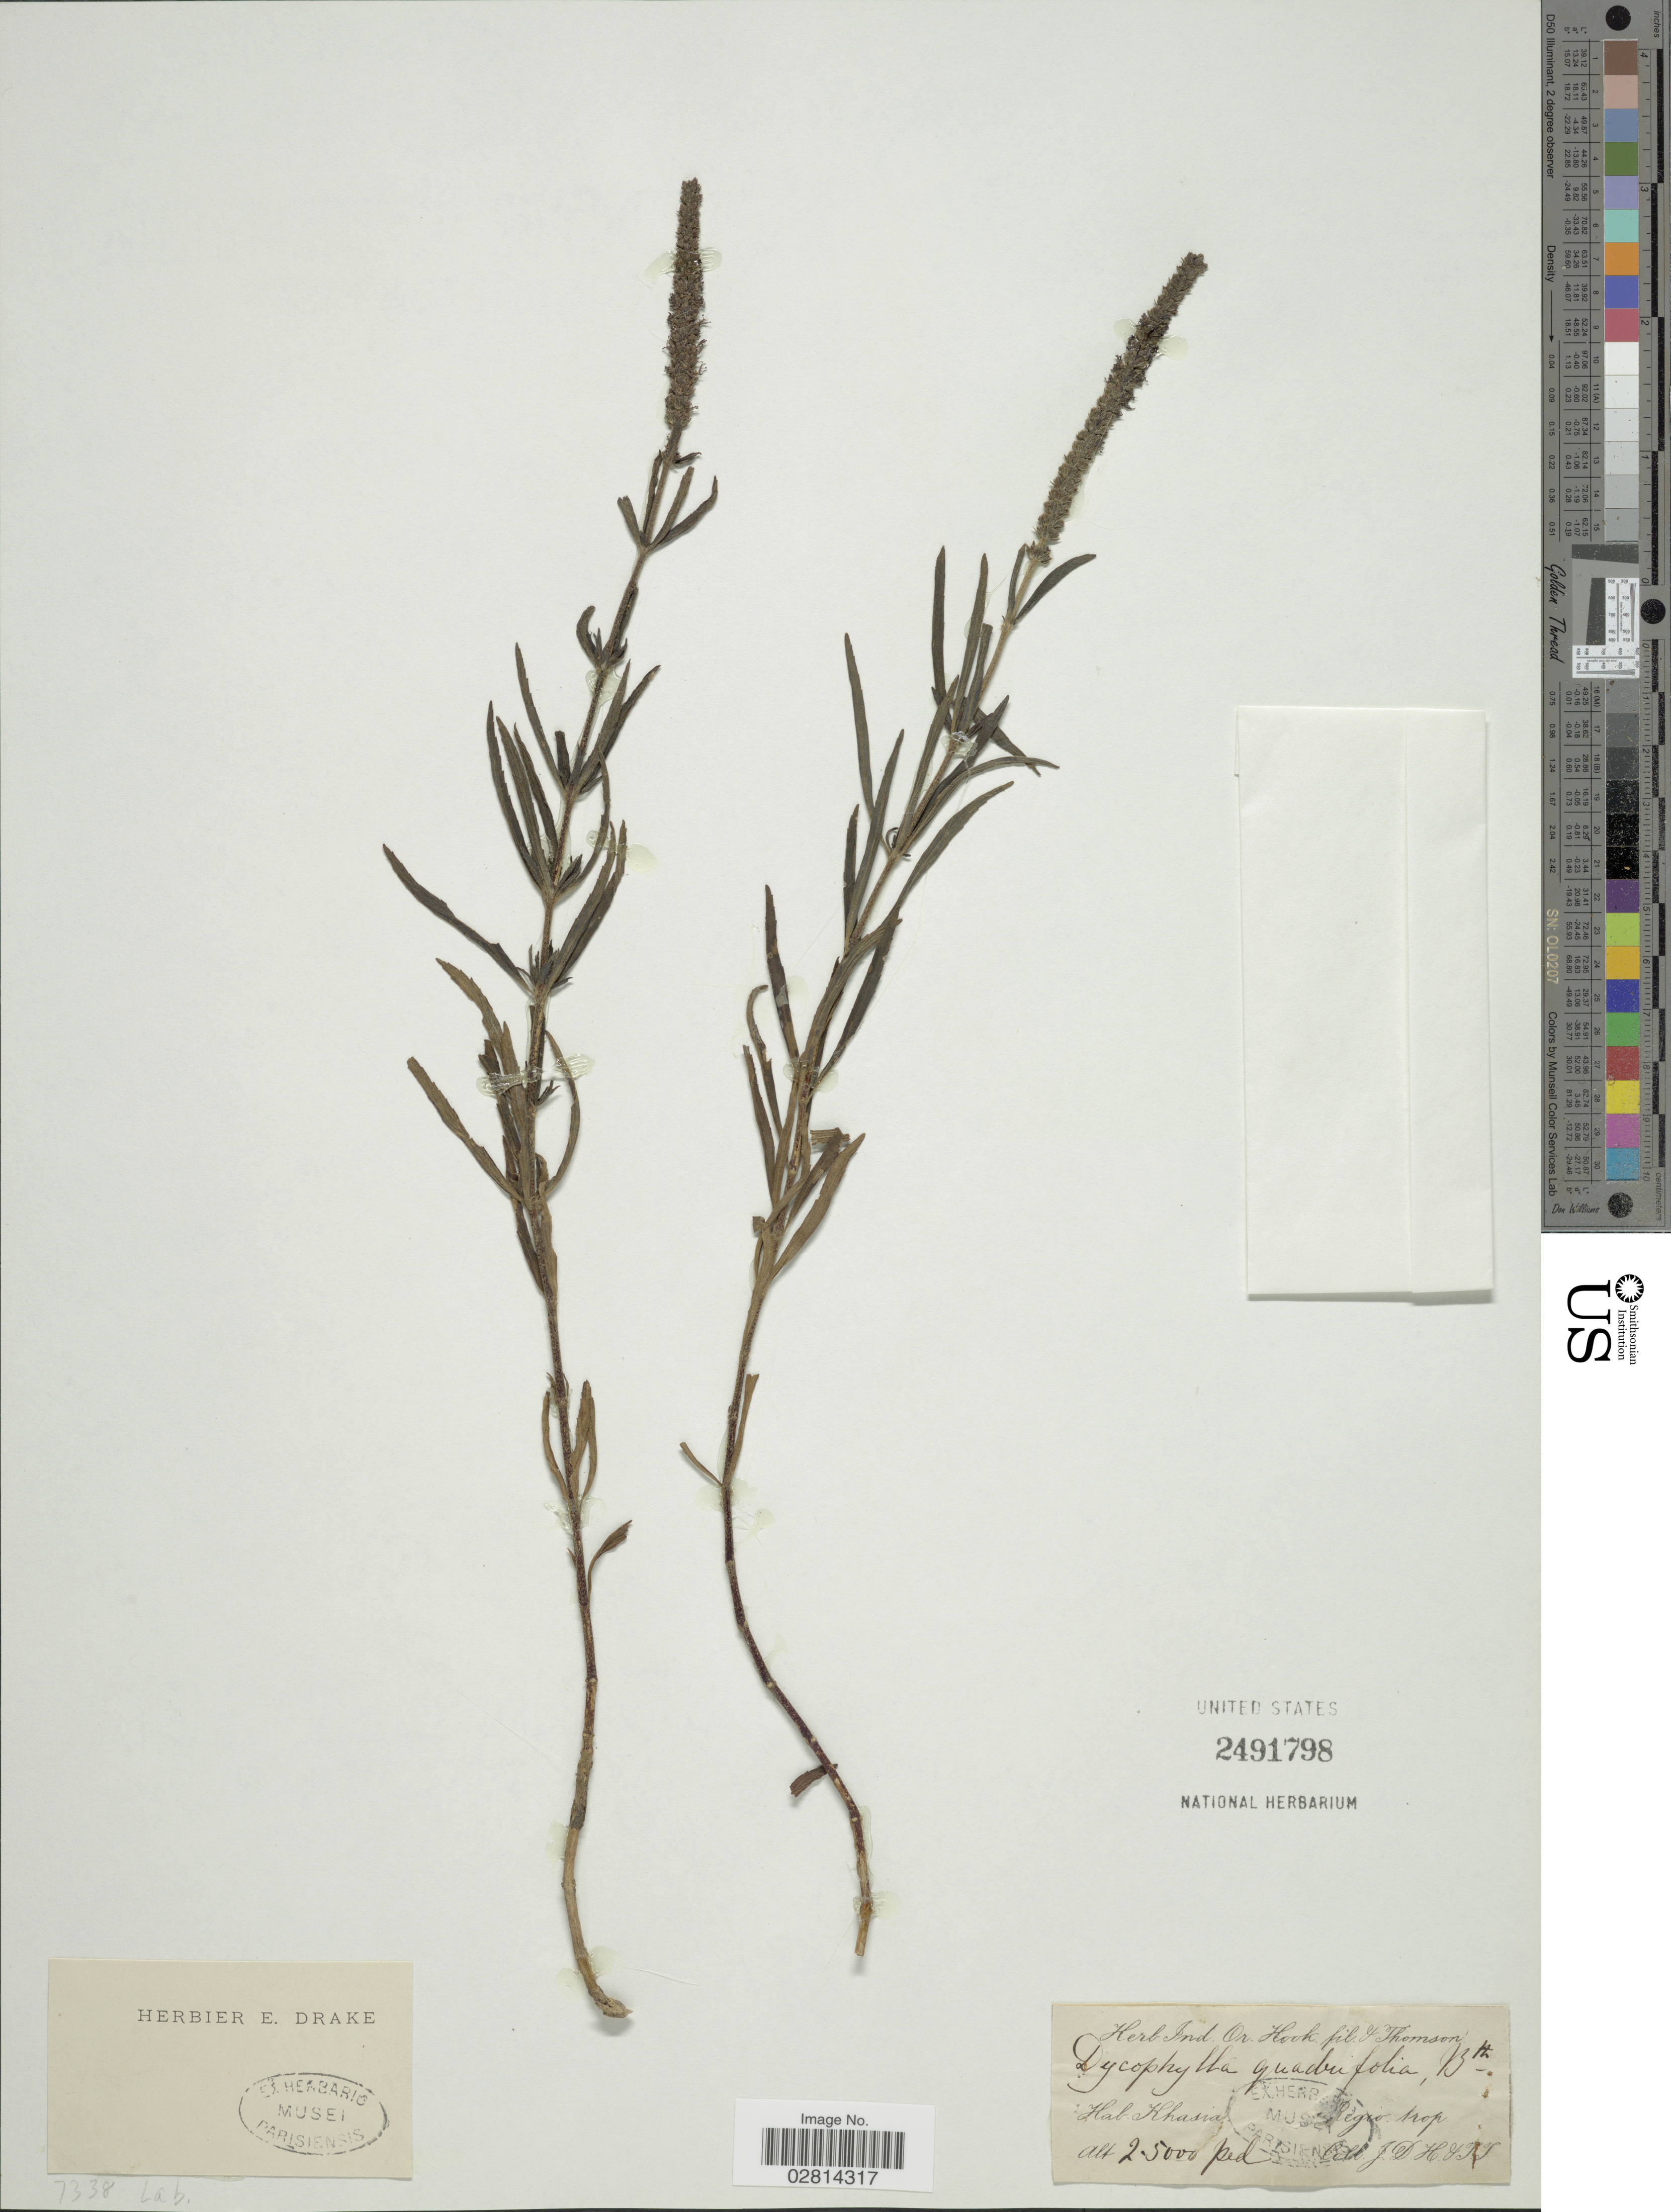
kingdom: Plantae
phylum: Tracheophyta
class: Magnoliopsida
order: Lamiales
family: Lamiaceae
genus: Pogostemon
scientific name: Pogostemon quadrifolius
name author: (Benth.) F. Muell.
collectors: J. D. Hooker & T. Thomson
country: India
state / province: Meghalaya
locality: Khasia. Regio. trop.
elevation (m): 762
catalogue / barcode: US 2491798